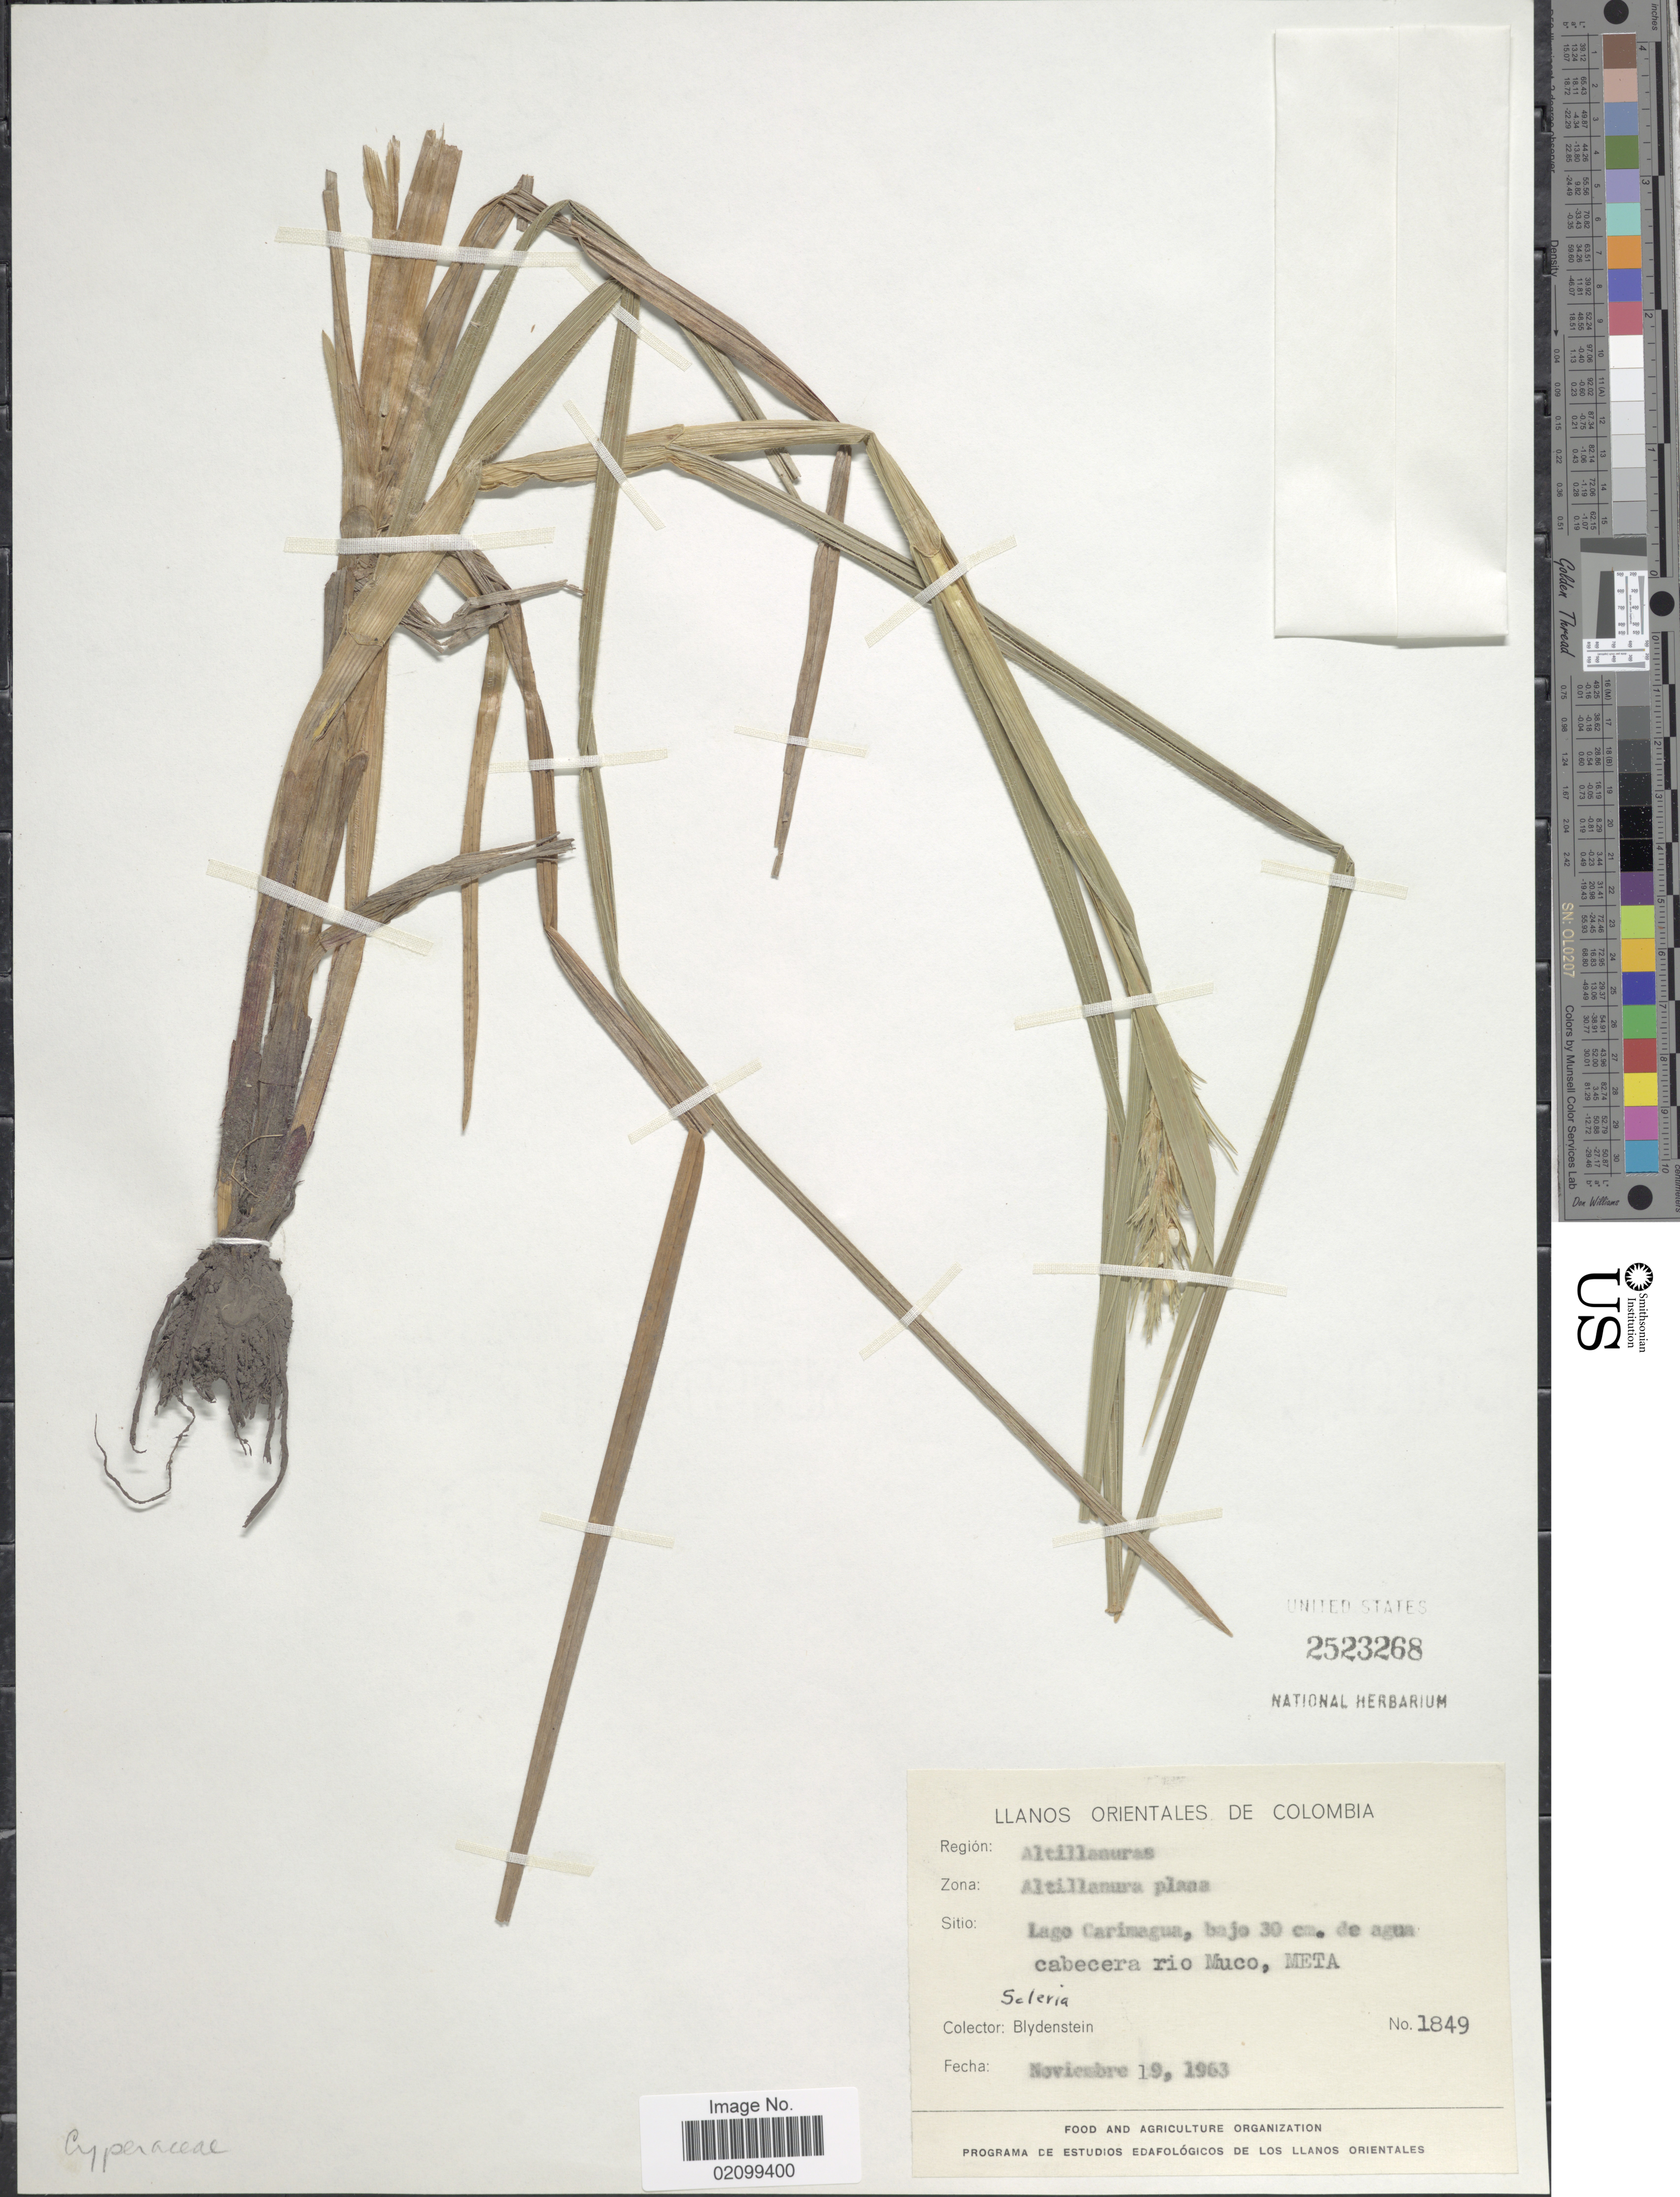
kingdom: Plantae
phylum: Tracheophyta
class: Liliopsida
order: Poales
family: Cyperaceae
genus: Scleria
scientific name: Scleria longigluma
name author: Kük.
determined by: Strong, Mark T., (BOT), Smithsonian Institution - National Museum of Natural History (UNITED STATES)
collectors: Blydenstein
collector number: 1849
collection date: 1963-11-17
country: Colombia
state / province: Meta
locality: Lago Carimagua, bajo 30 cm. de agua cabecara rio Muco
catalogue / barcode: US 2523268